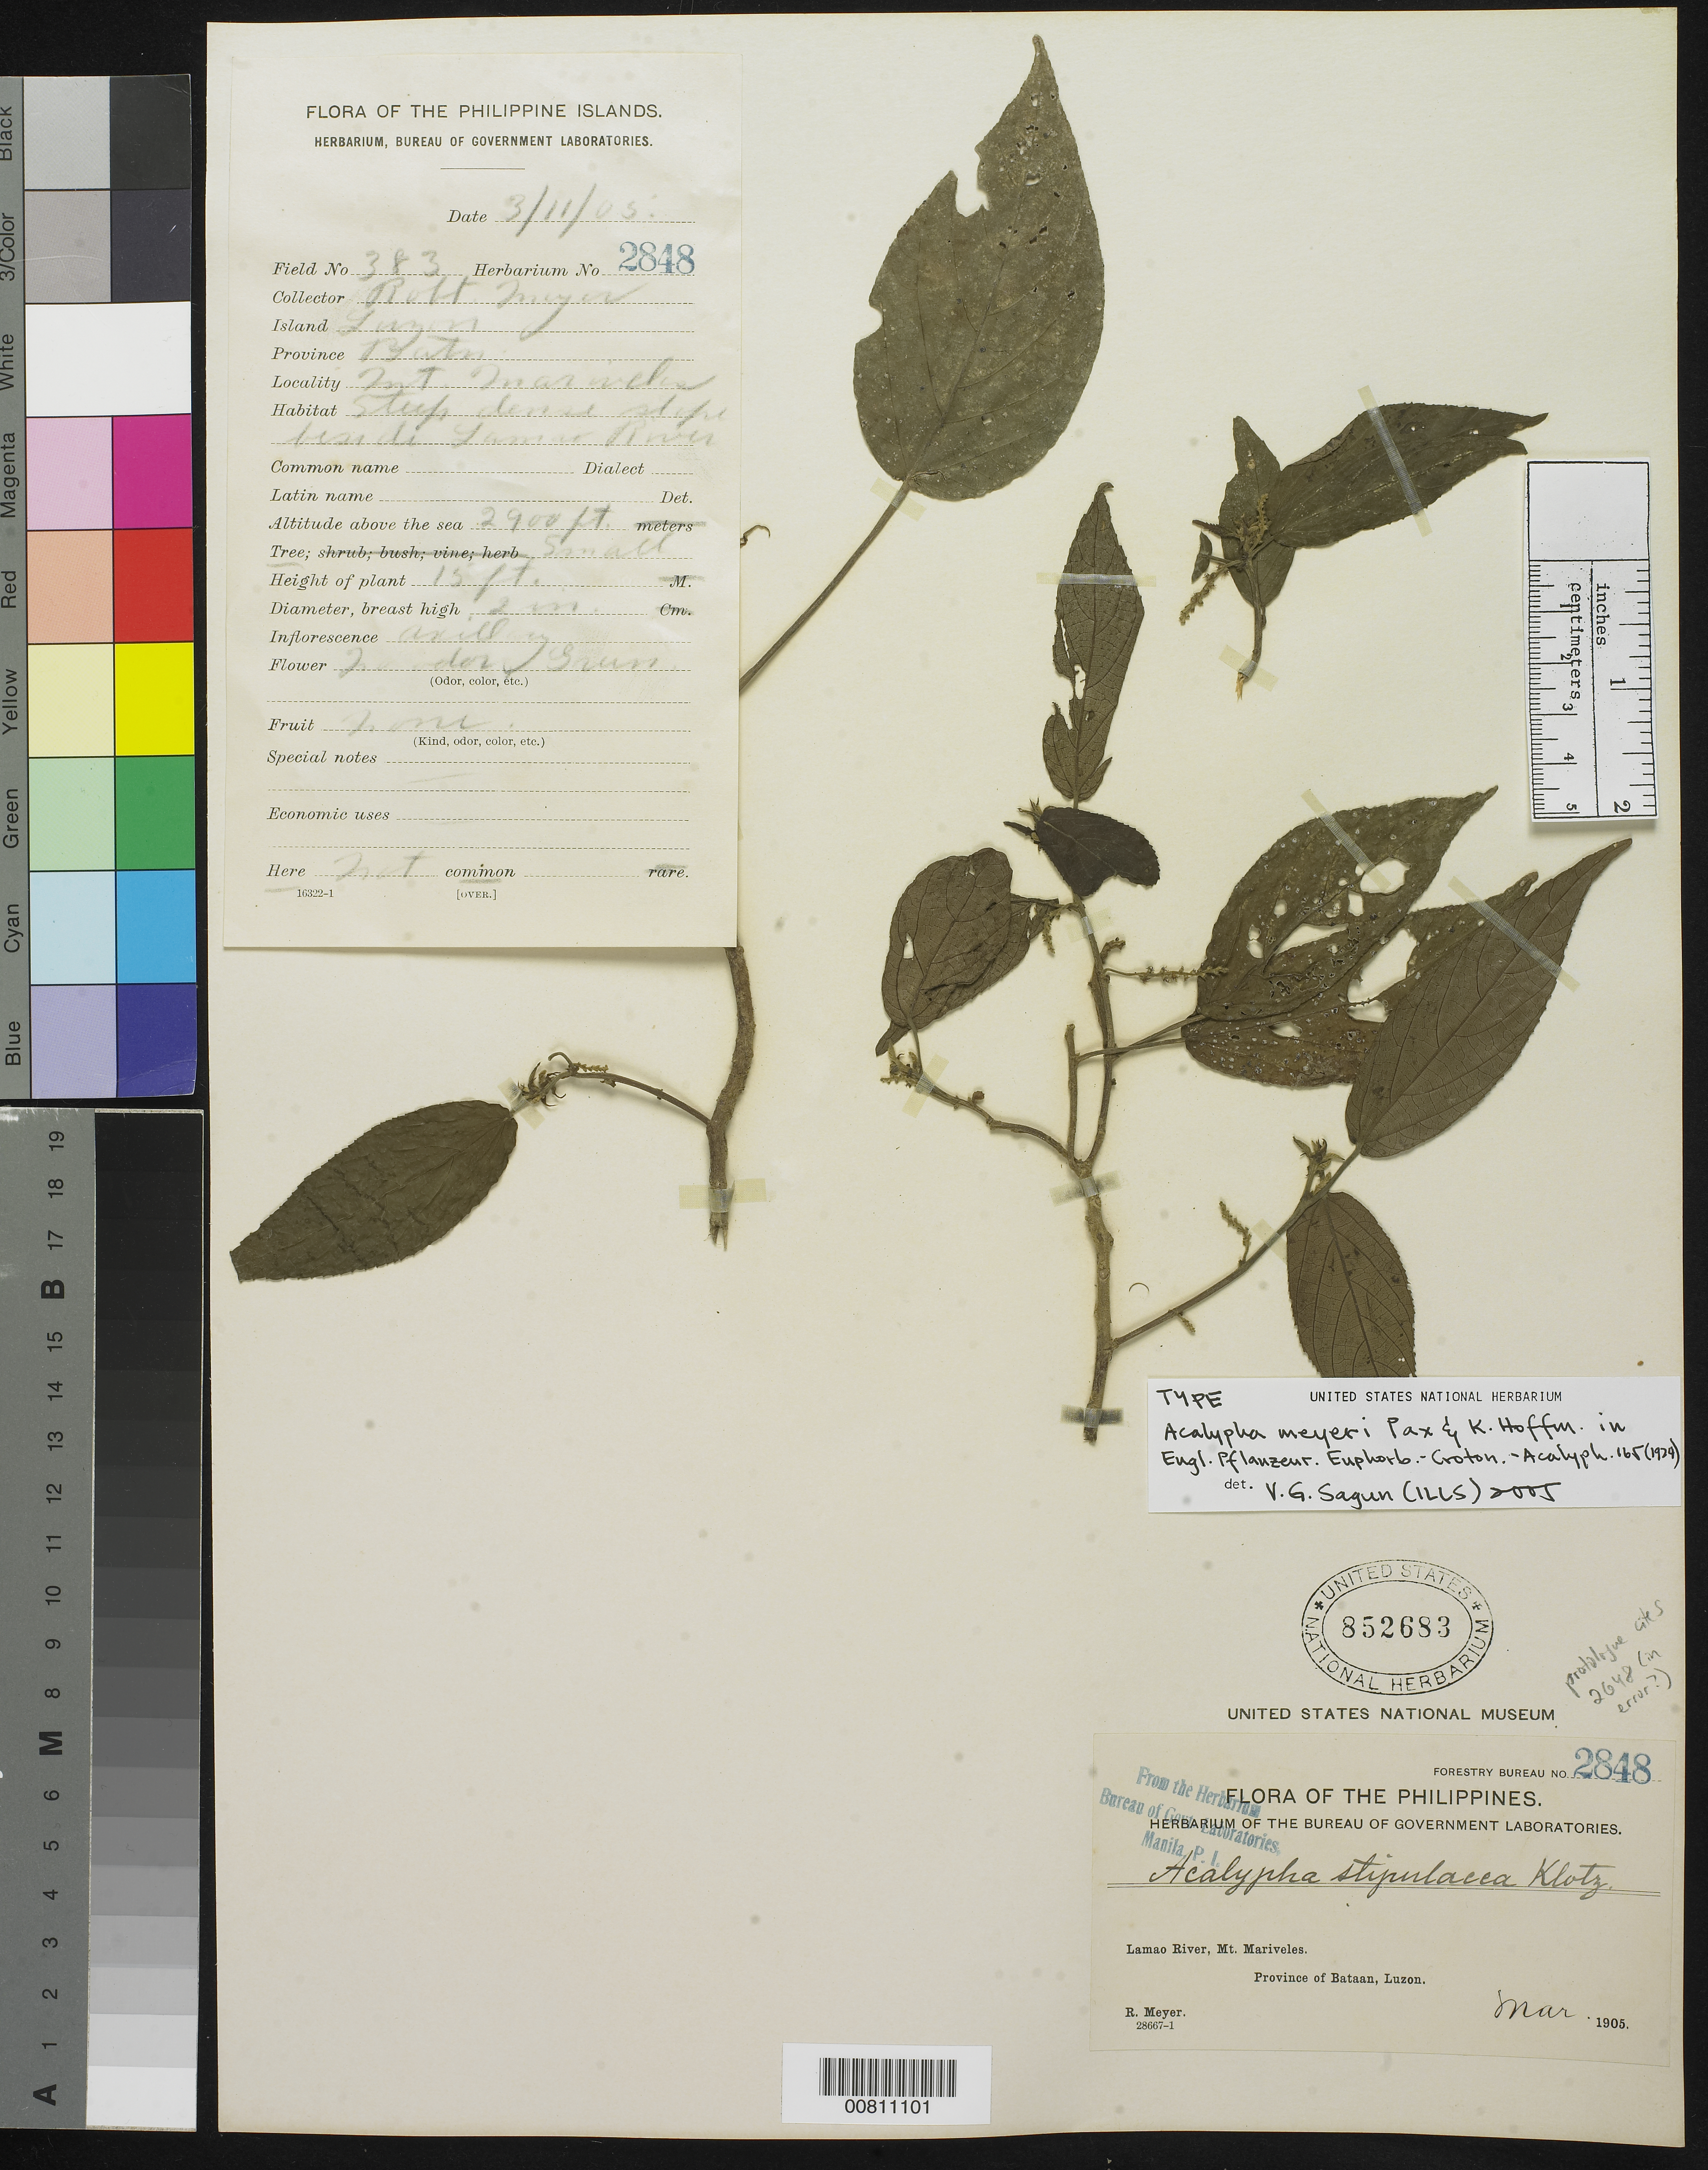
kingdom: Plantae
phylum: Tracheophyta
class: Magnoliopsida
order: Malpighiales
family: Euphorbiaceae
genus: Acalypha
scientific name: Acalypha meyeri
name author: Pax & K. Hoffm. in Engl.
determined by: Sagun, V. G., (ILLS)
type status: Possible Isosyntype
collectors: R. Meyer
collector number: For. Bur. 2848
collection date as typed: Mar 1905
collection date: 1905-03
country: Philippines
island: Luzon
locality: Lamao River, Mt. Mariveles, Province of Bataan, Luzon.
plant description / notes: Protologue cites Meyer 2648 (this sheet is labeled 2848) but other label data match.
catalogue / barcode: US 852683